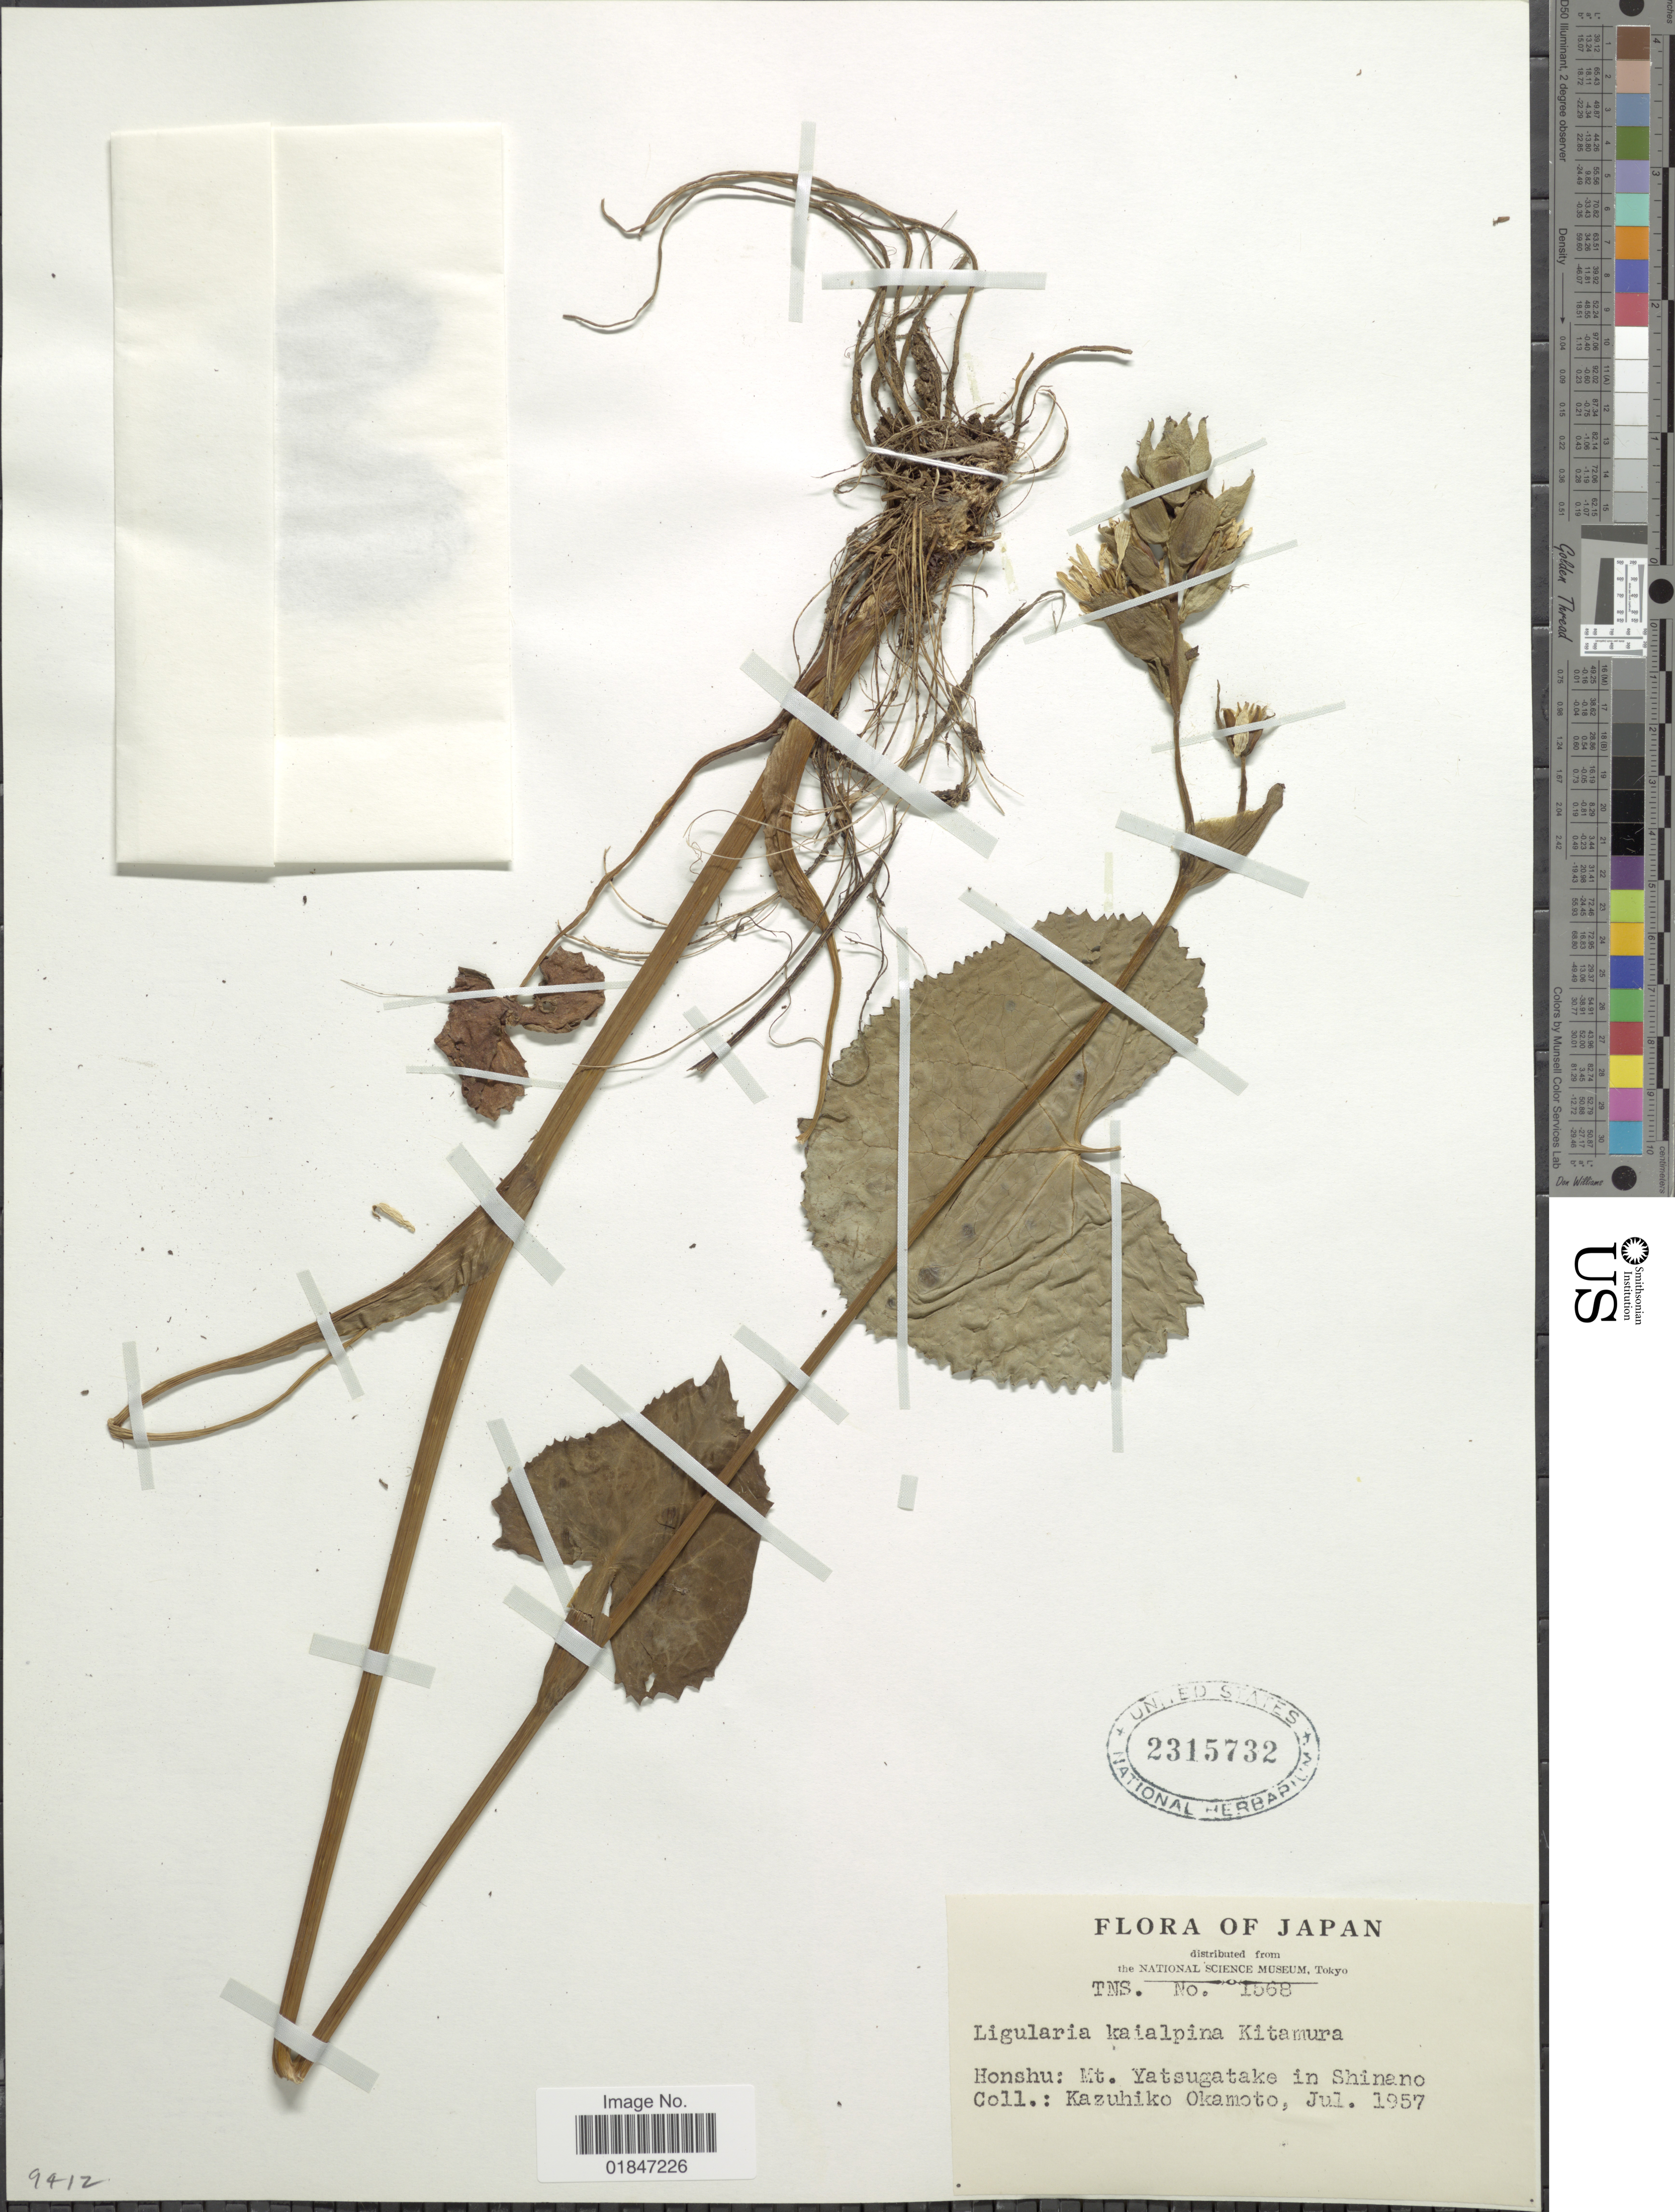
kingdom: Plantae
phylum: Tracheophyta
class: Magnoliopsida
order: Asterales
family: Asteraceae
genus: Ligularia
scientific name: Ligularia kaialpina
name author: Kitam.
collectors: K. Okamoto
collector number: TNS 1568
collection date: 1957-07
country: Japan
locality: Mt. Yatsugatake, in Shinano.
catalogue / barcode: US 2315732